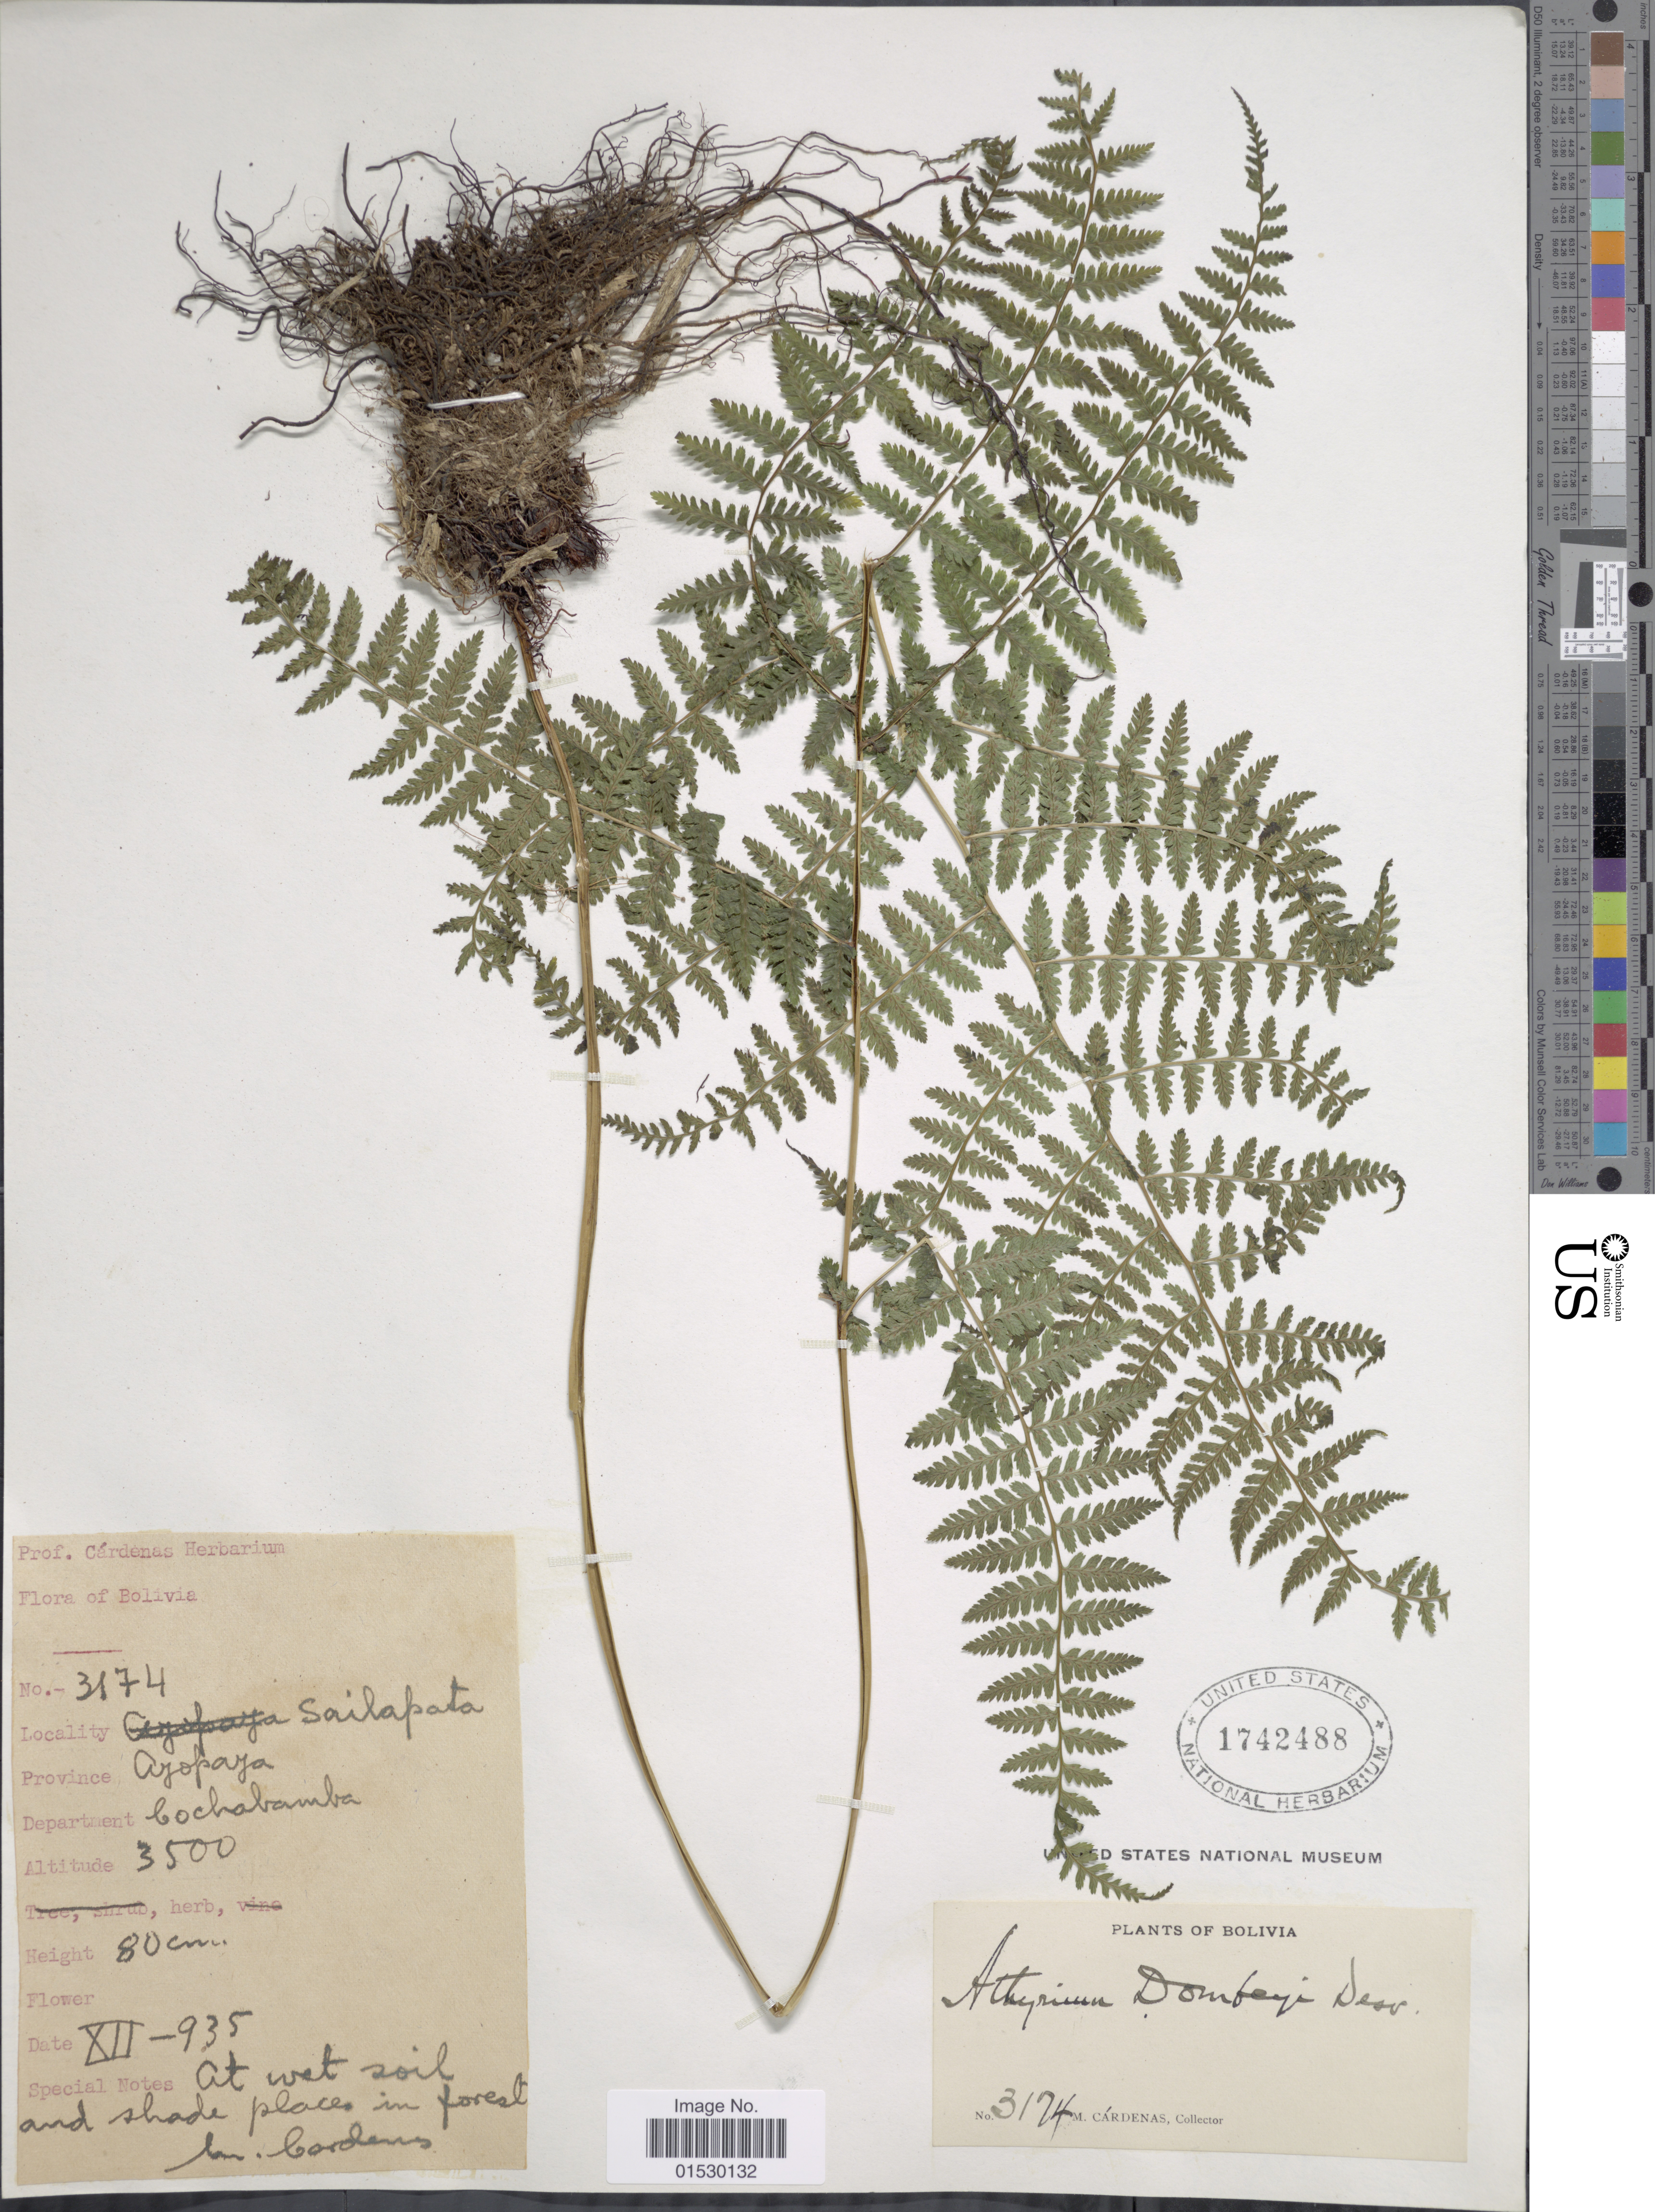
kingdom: Plantae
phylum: Tracheophyta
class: Polypodiopsida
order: Polypodiales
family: Athyriaceae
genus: Athyrium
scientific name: Athyrium dombei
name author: (Desv.) C. Chr.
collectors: M. Cárdenas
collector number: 3174*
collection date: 1935-12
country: Bolivia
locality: Sailapata Ayopaya. At wet soil and shade place in forest.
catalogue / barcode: US 1742488